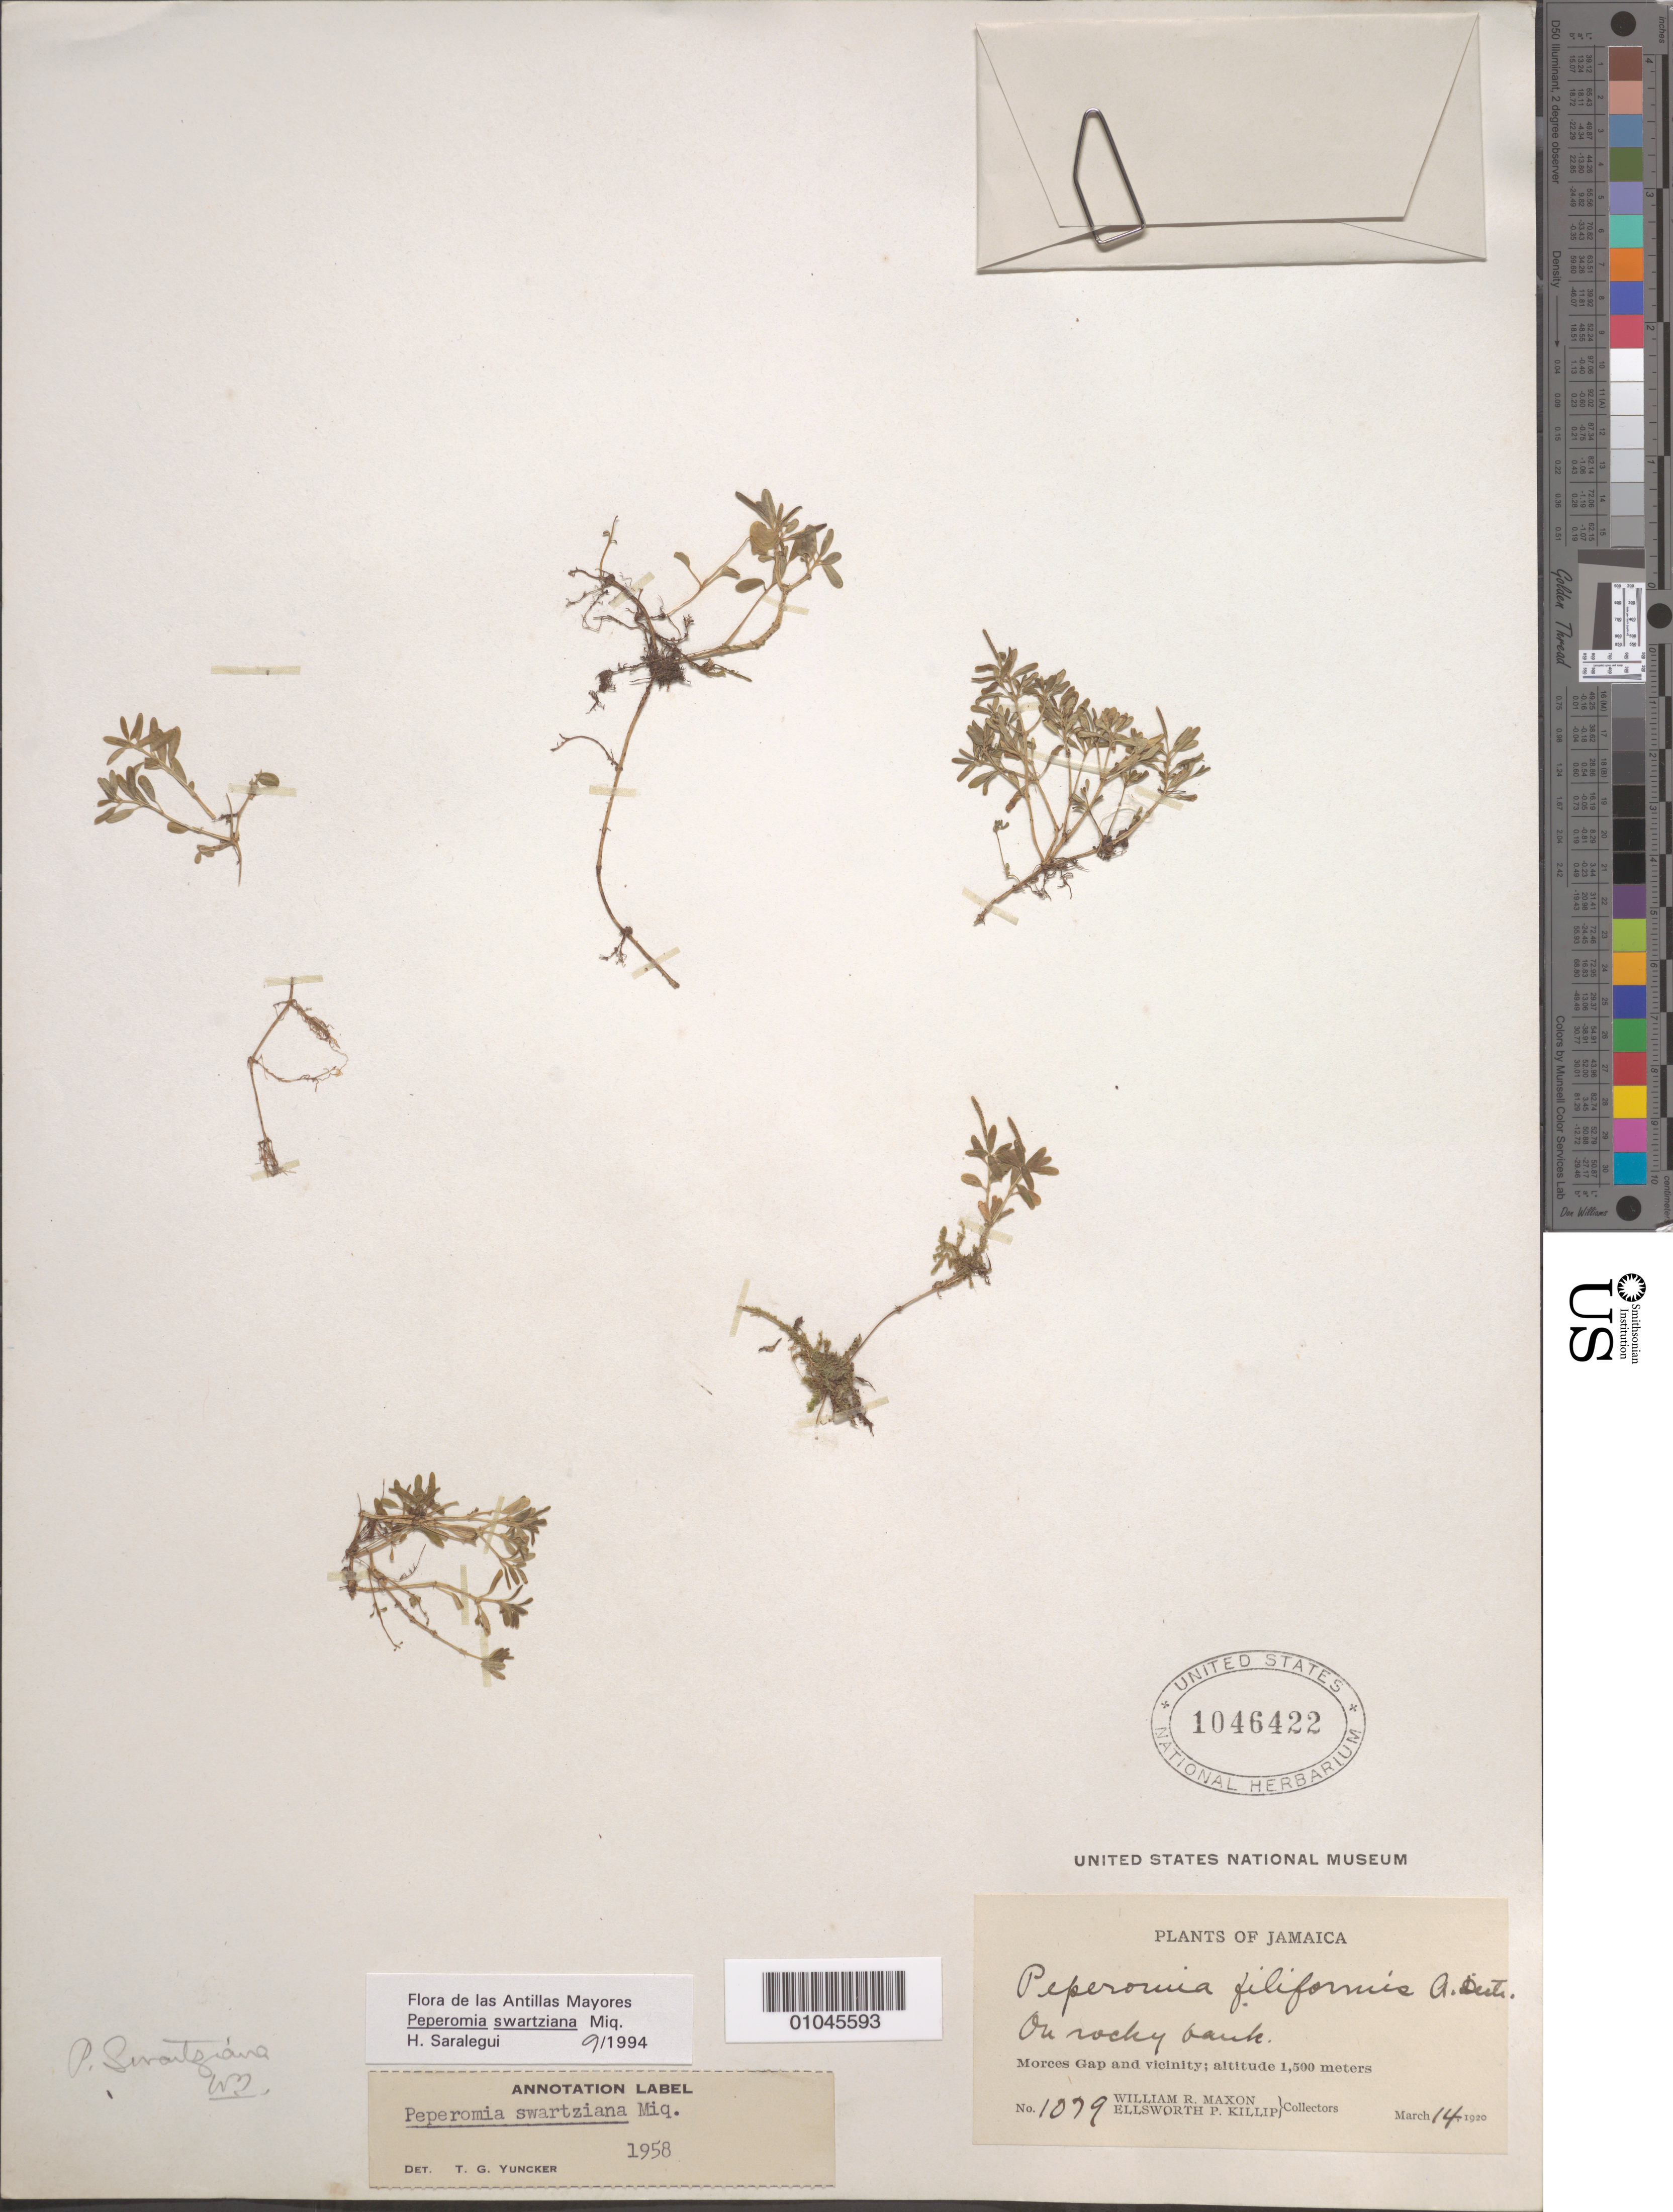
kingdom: Plantae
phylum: Tracheophyta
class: Magnoliopsida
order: Piperales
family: Piperaceae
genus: Peperomia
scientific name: Peperomia stellata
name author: (Sw.) A. Dietr.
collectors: W. R. Maxon & E. P. Killip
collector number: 1079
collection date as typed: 14 Mar 1920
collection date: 1920-03-14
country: Jamaica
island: Jamaica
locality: On rocky bank. Morces Gap and vicinity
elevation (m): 1500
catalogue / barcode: US 1046422